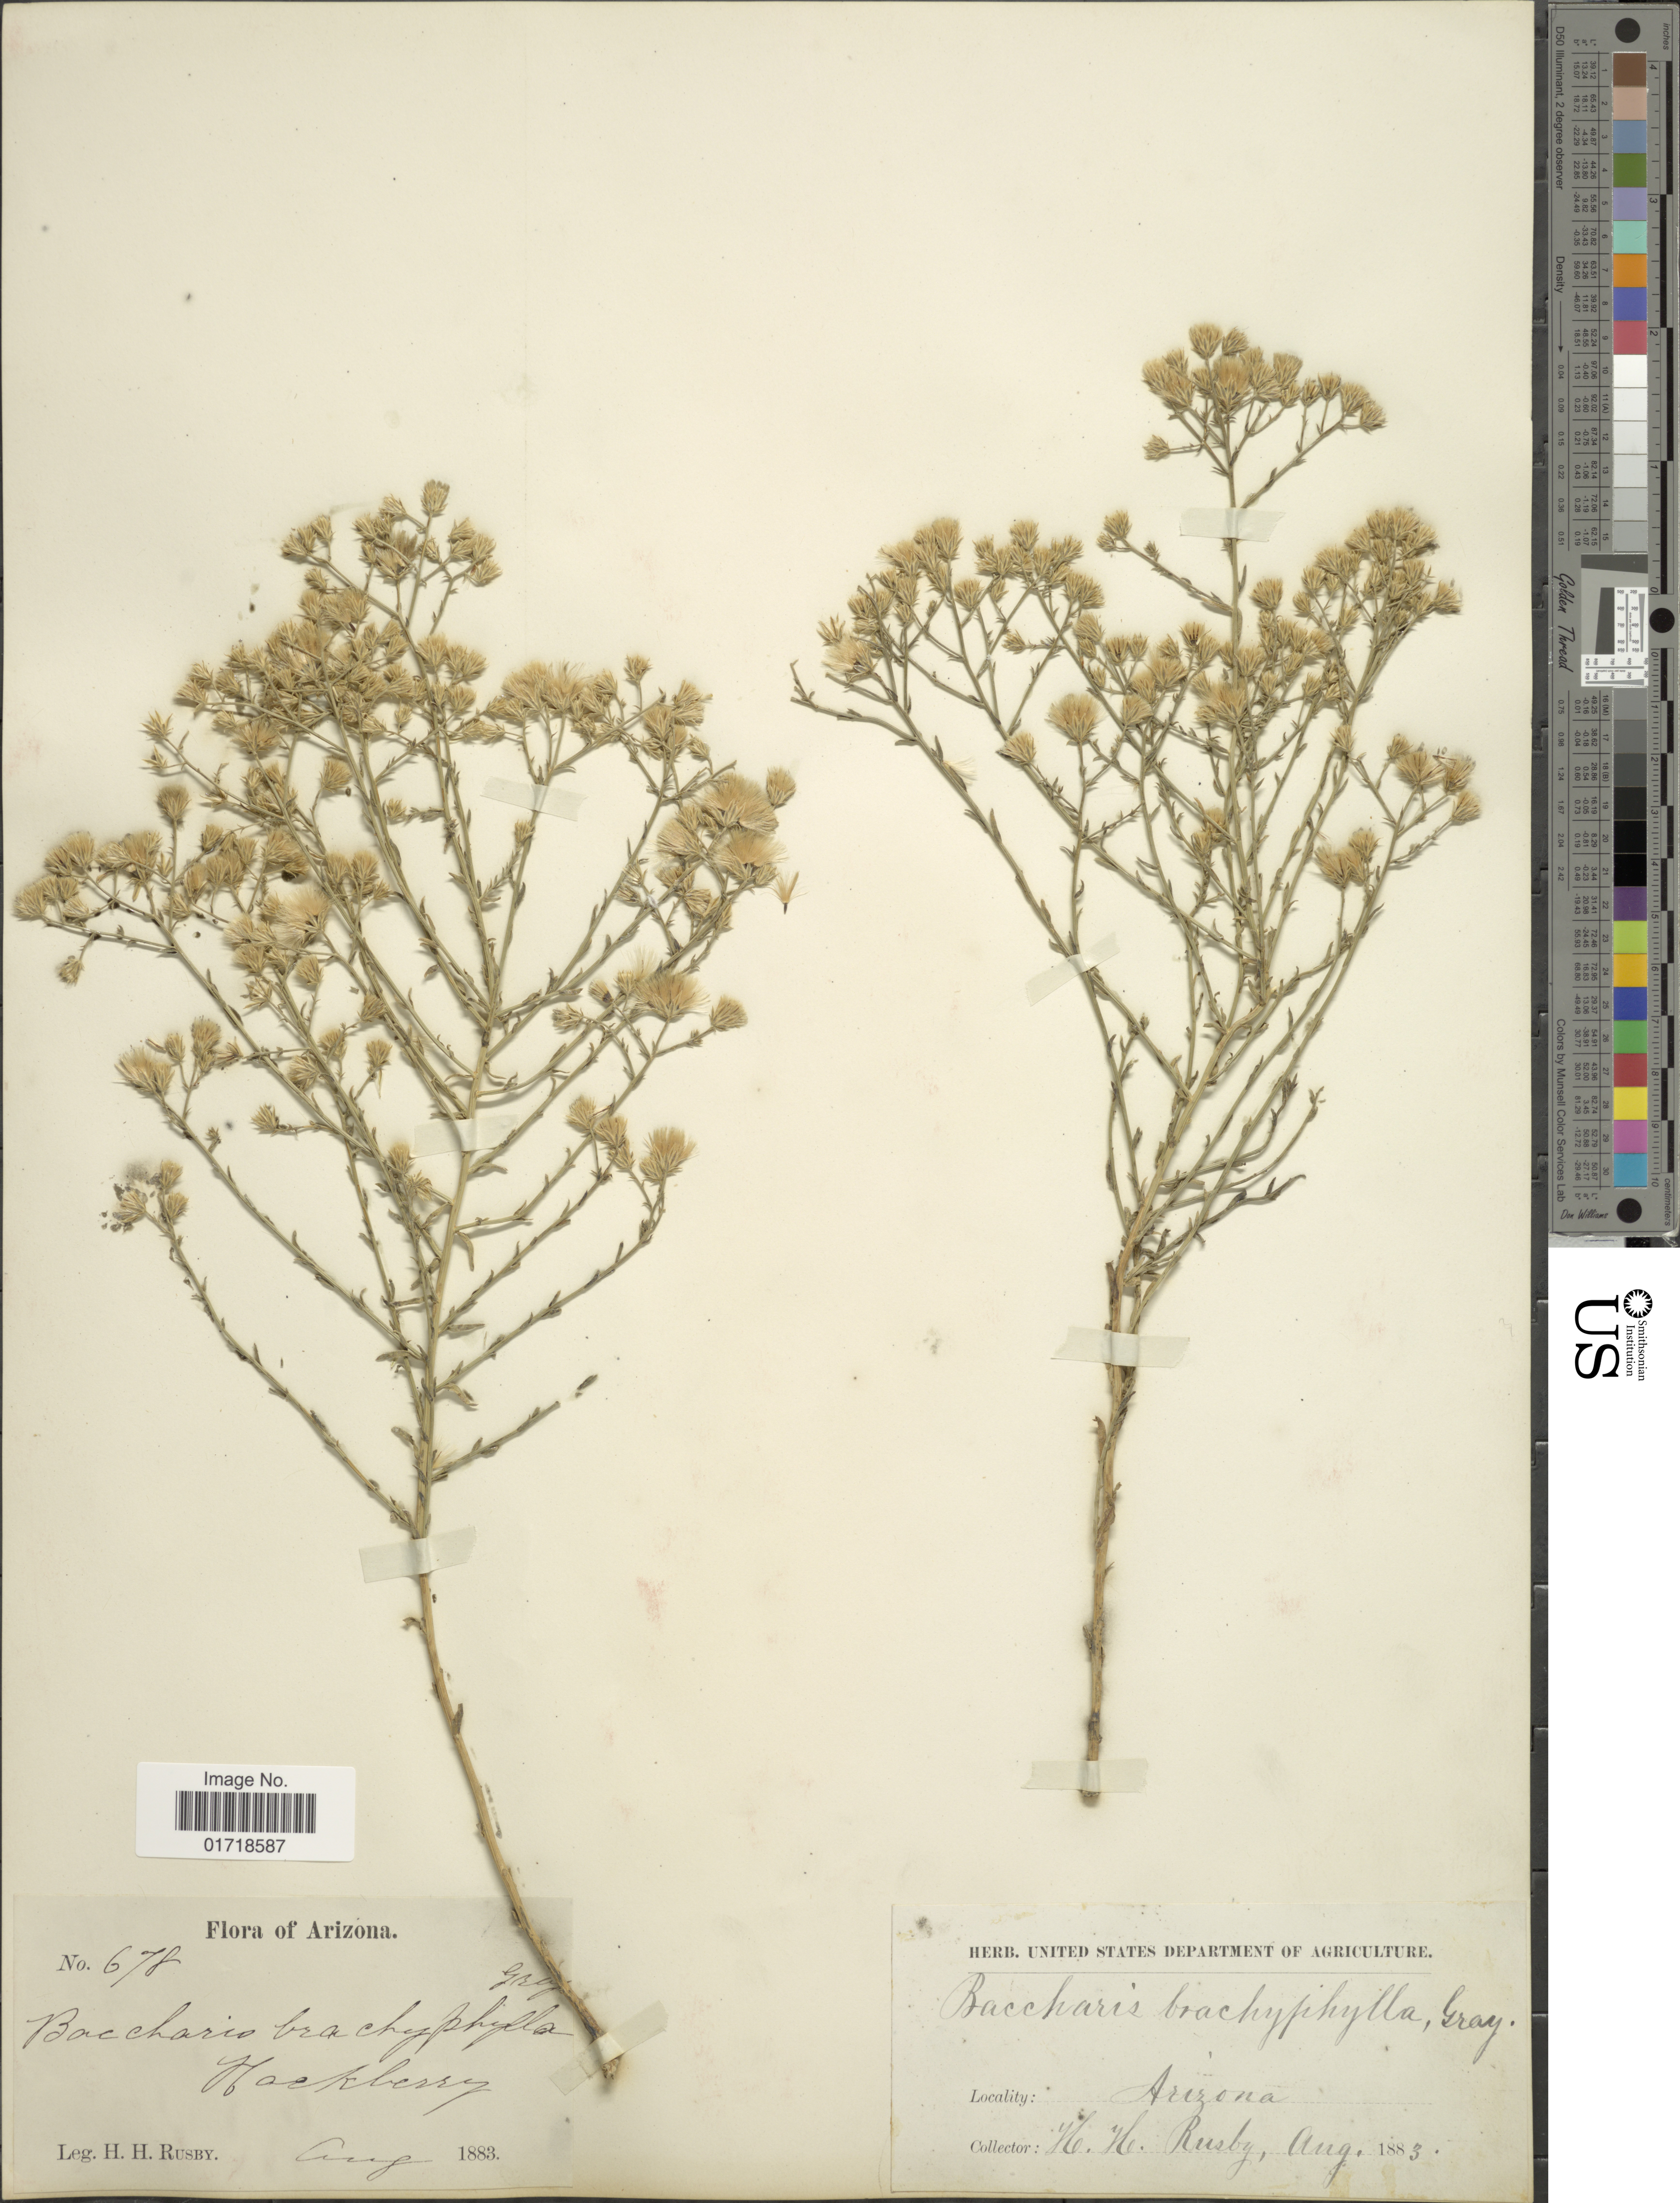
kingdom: Plantae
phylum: Tracheophyta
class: Magnoliopsida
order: Asterales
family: Asteraceae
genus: Baccharis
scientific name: Baccharis brachyphylla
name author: A. Gray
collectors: H. H. Rusby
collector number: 678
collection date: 1883-08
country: United States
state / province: Arizona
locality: Hackberry.